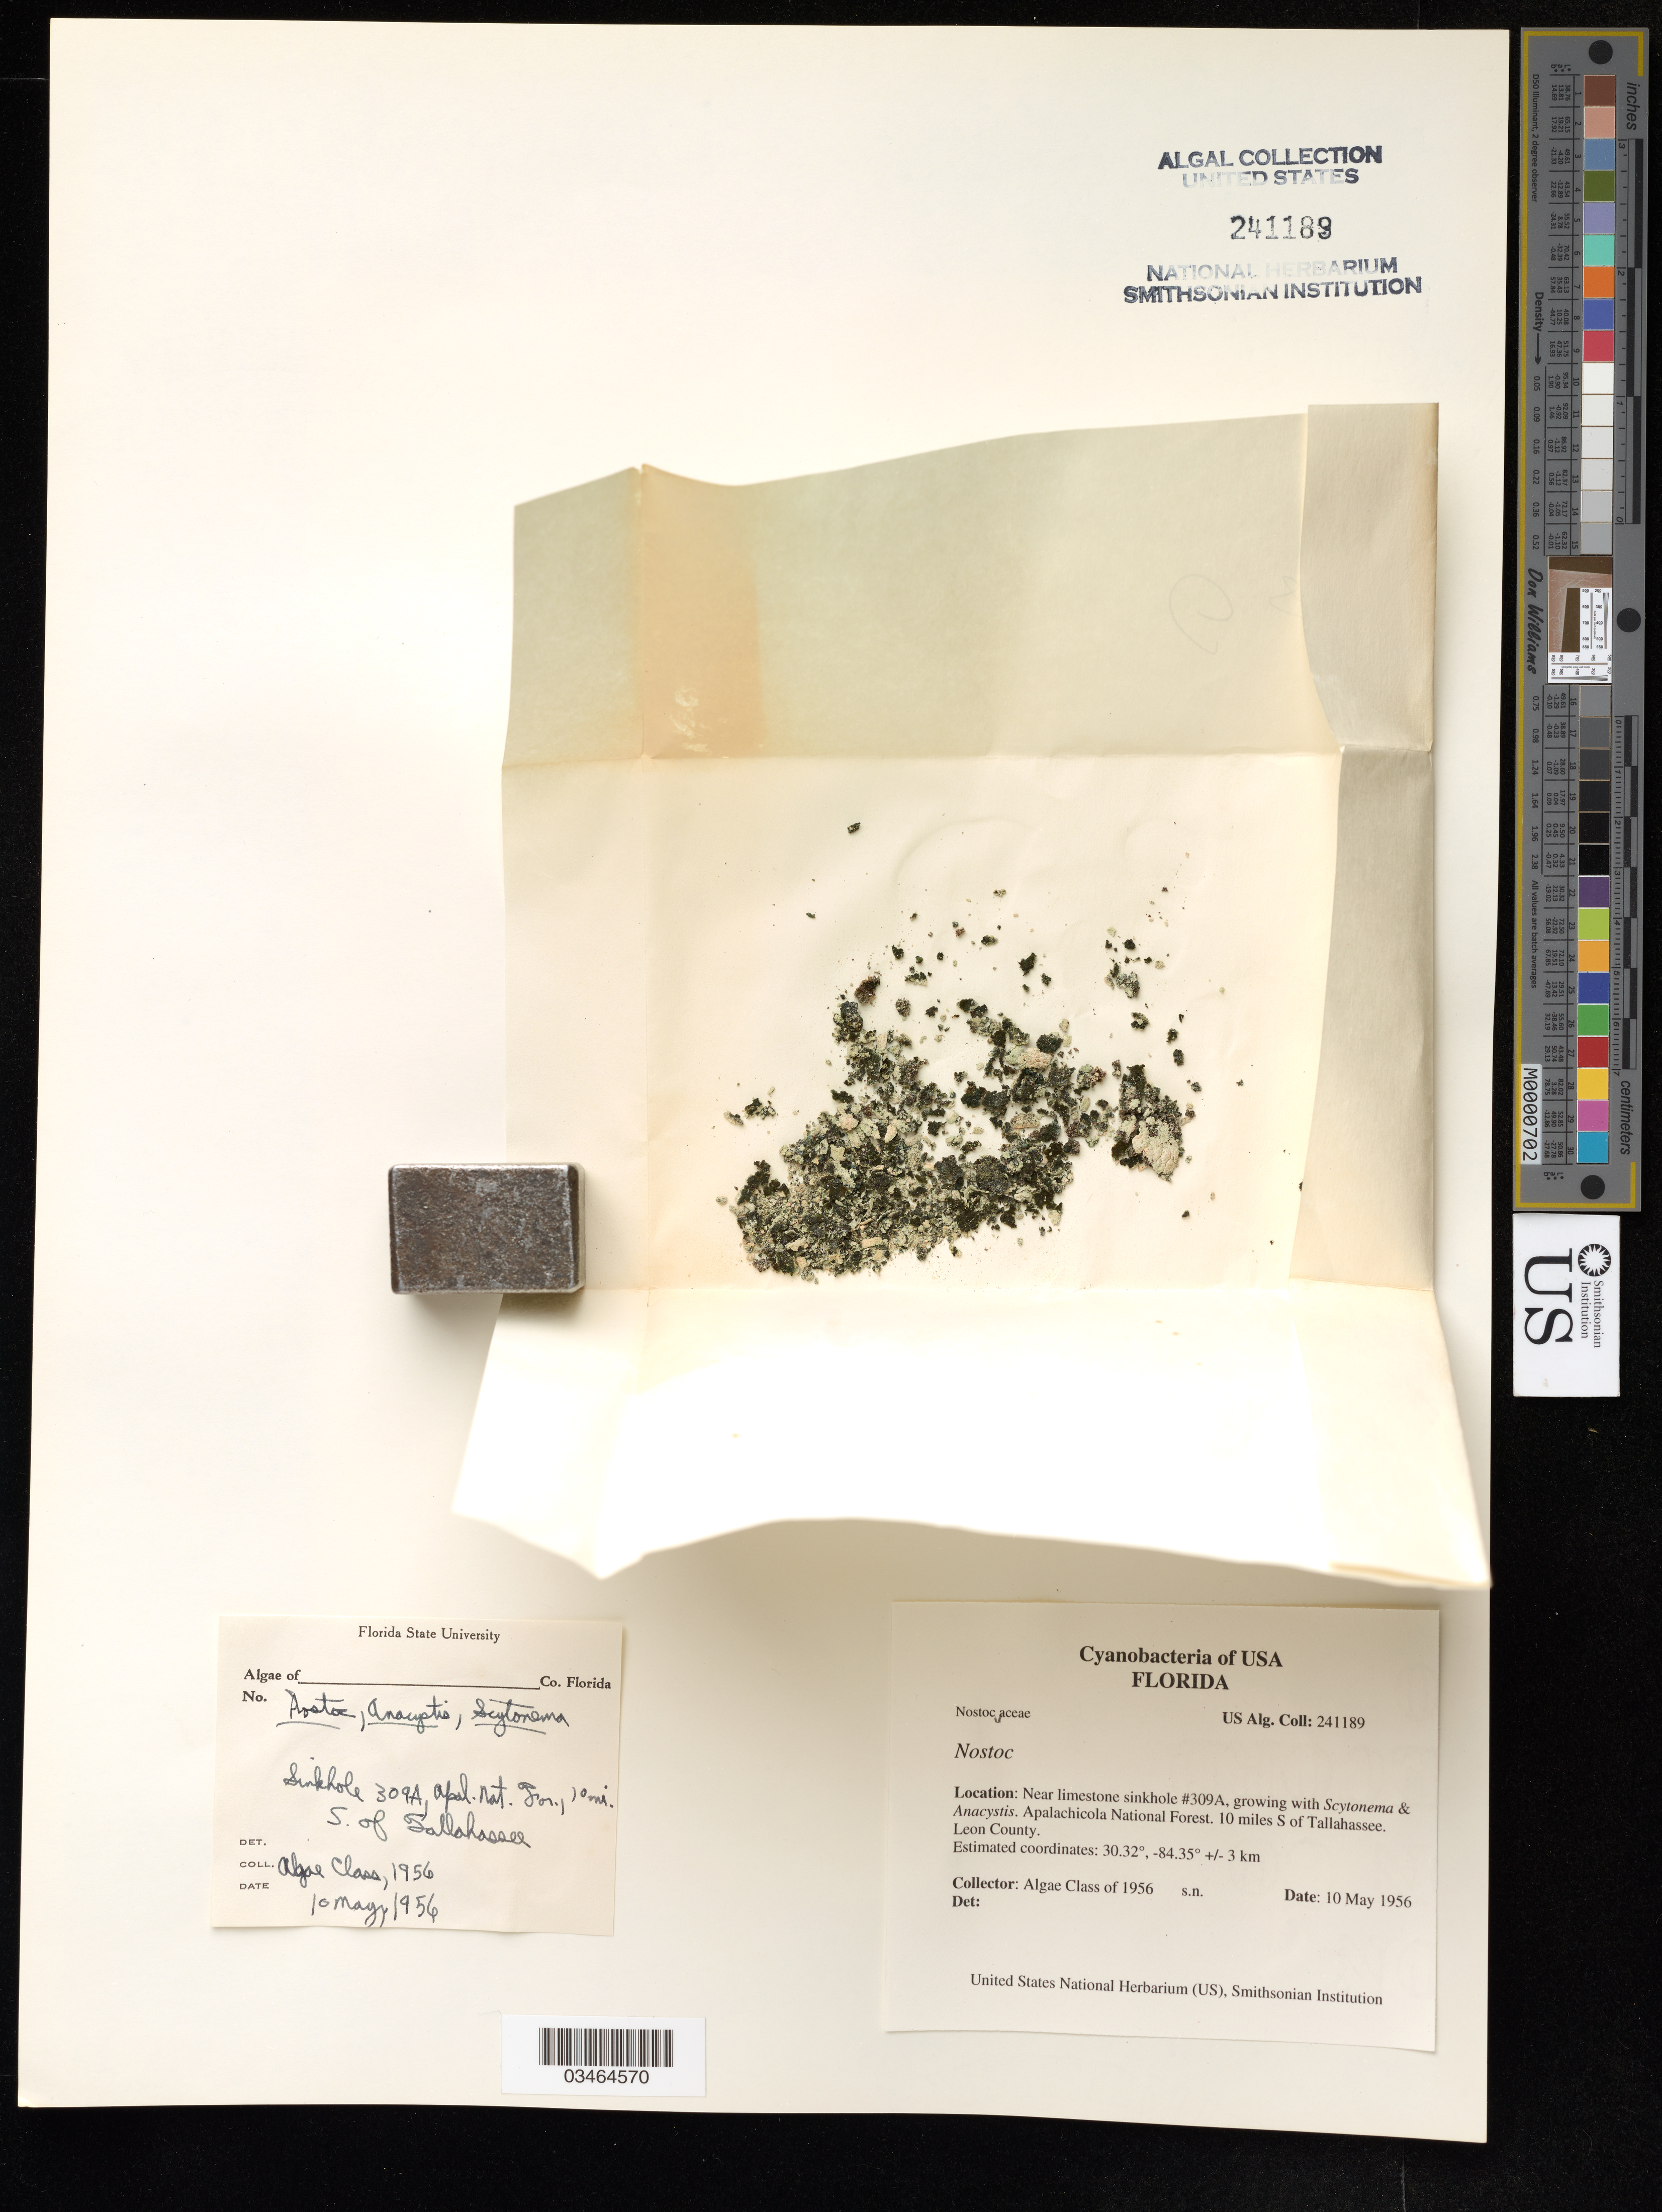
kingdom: Bacteria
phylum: Cyanobacteria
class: Cyanobacteriia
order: Cyanobacteriales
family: Nostocaceae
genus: Nostoc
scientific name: Nostoc sp.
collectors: Algae Class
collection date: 1956-05-10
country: United States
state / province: Florida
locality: Near limestone sinkhole #309A. Apalachicola National Forest, 10 miles S of Tallahassee, Leon County.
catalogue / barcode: US 241189